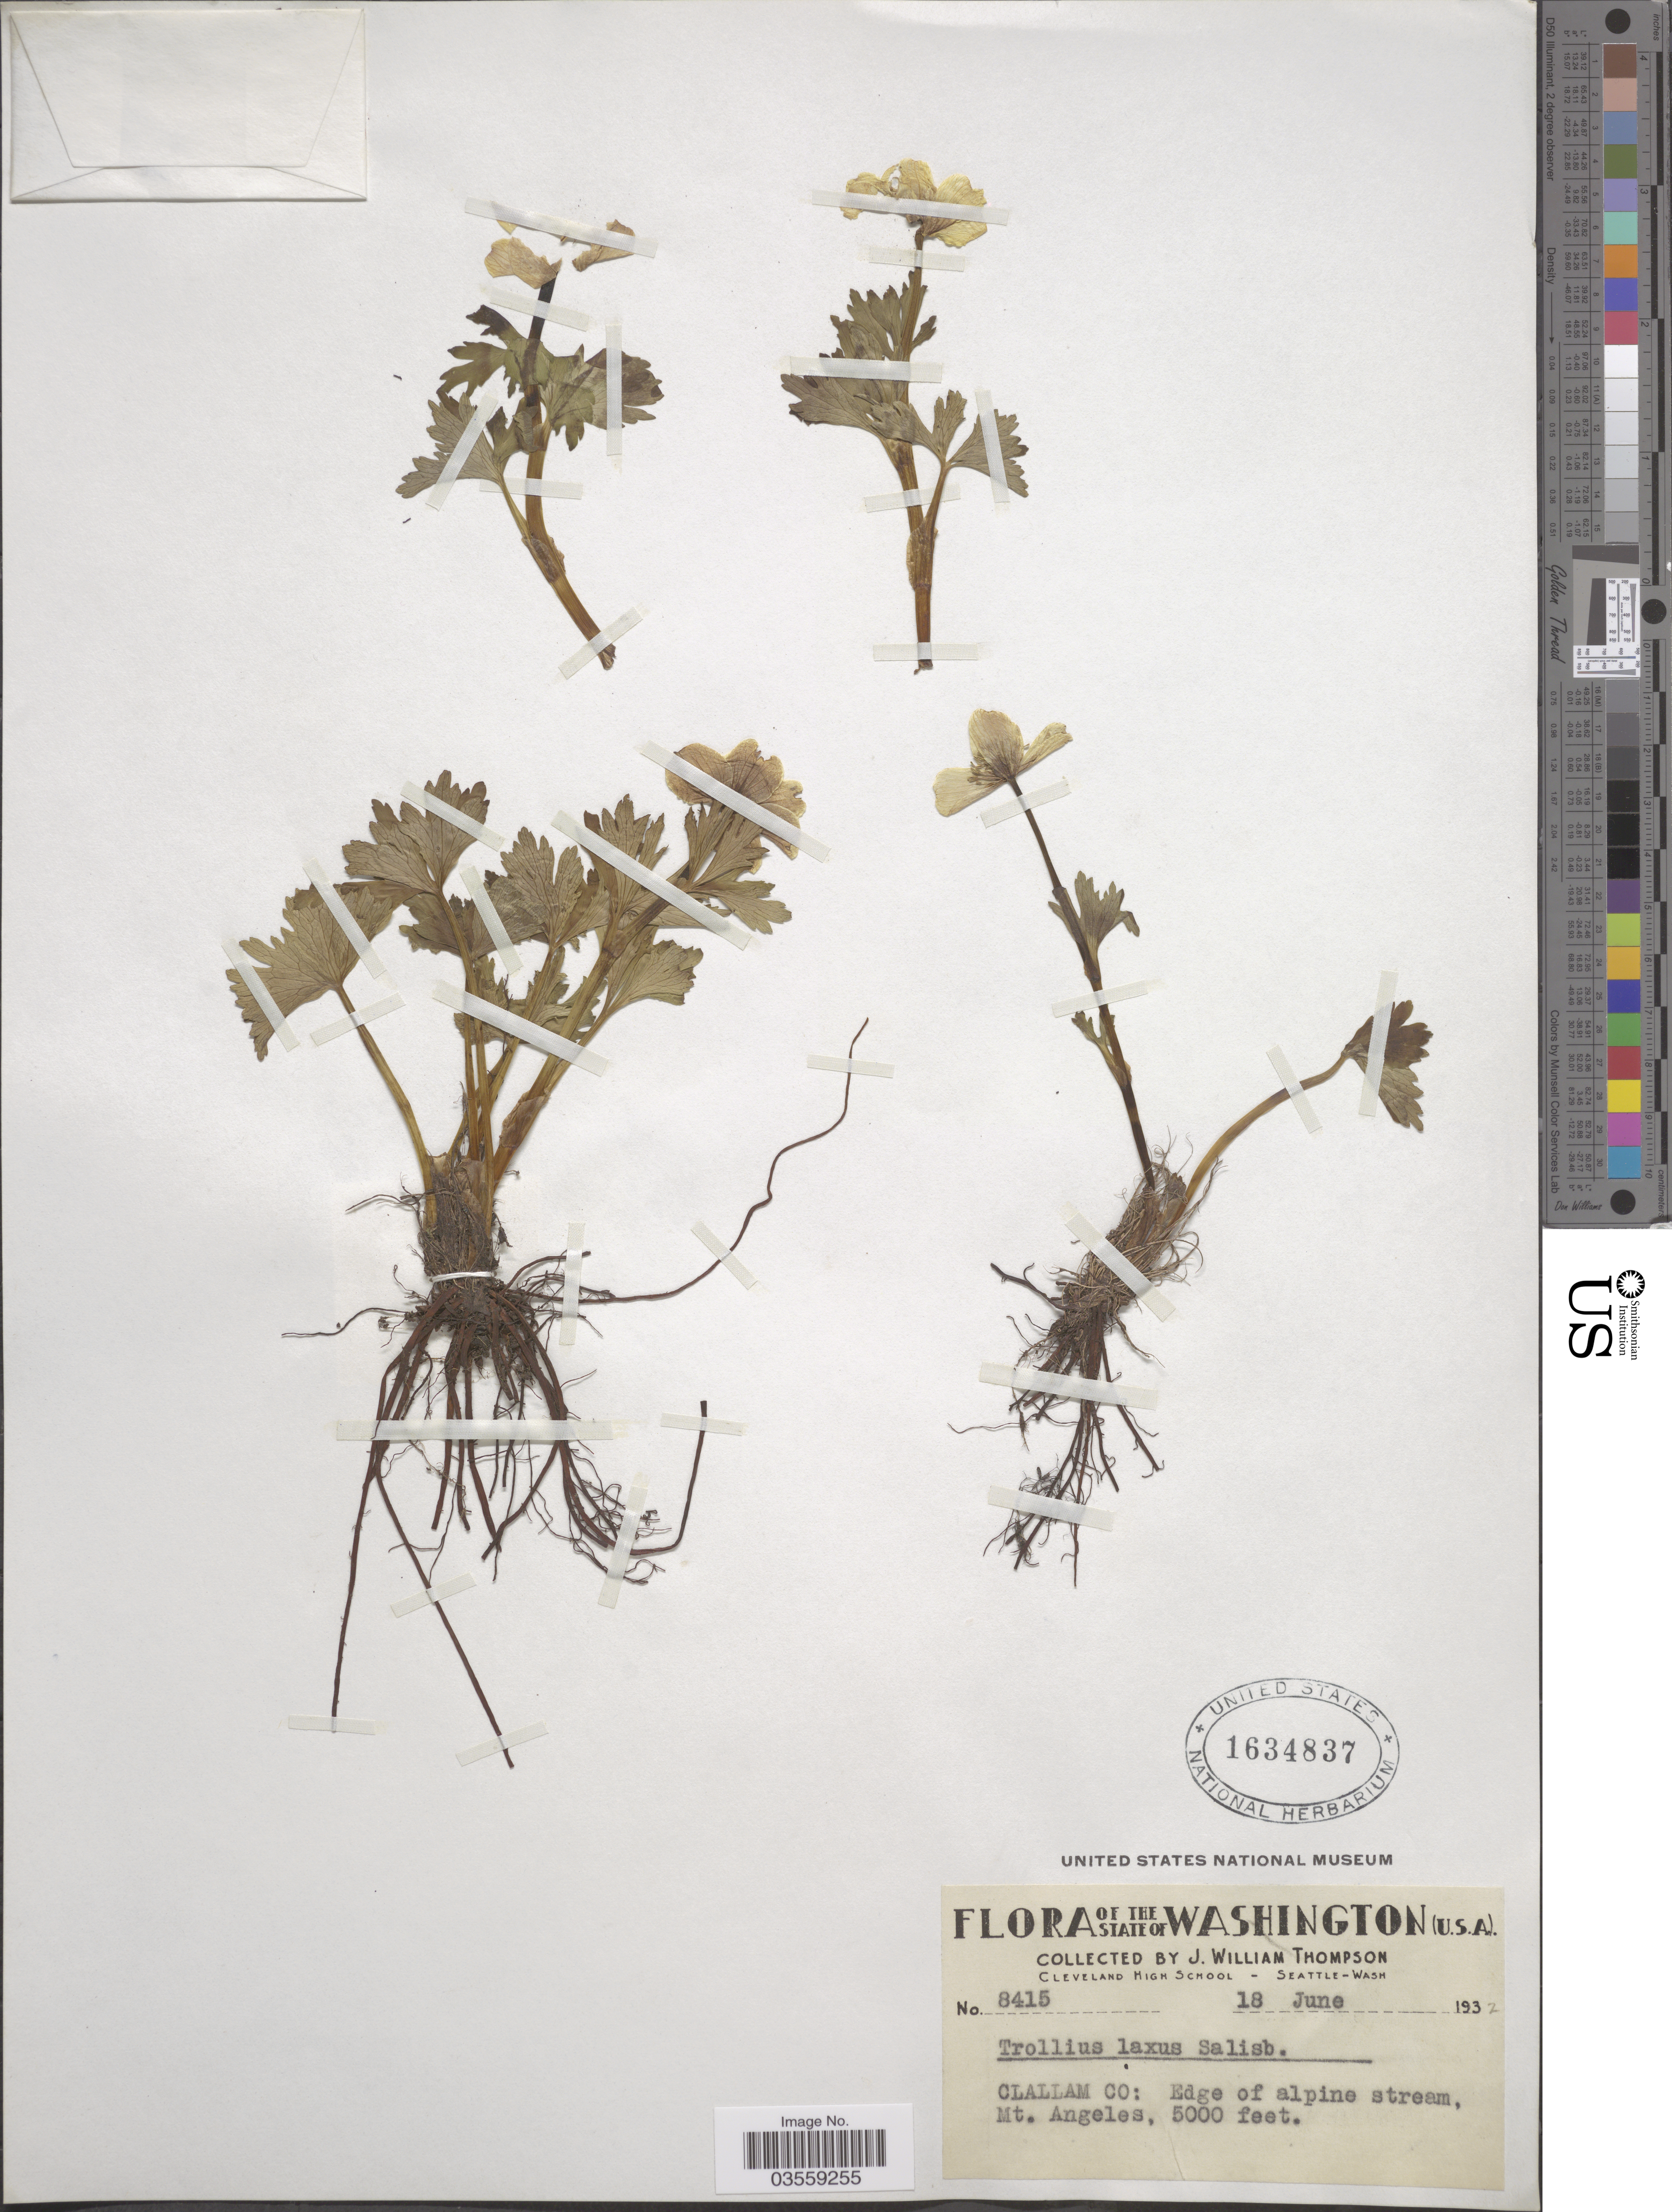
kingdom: Plantae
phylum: Tracheophyta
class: Magnoliopsida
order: Ranunculales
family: Ranunculaceae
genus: Trollius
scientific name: Trollius laxus var. albiflorus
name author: A. Gray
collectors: J. W. Thompson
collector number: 8415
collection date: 1932-06-18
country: United States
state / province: Washington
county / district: Clallam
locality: U.S.A. Clallam Co: Edge of alpine stream, Mt. Angeles.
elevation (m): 1524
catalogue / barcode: US 1634837